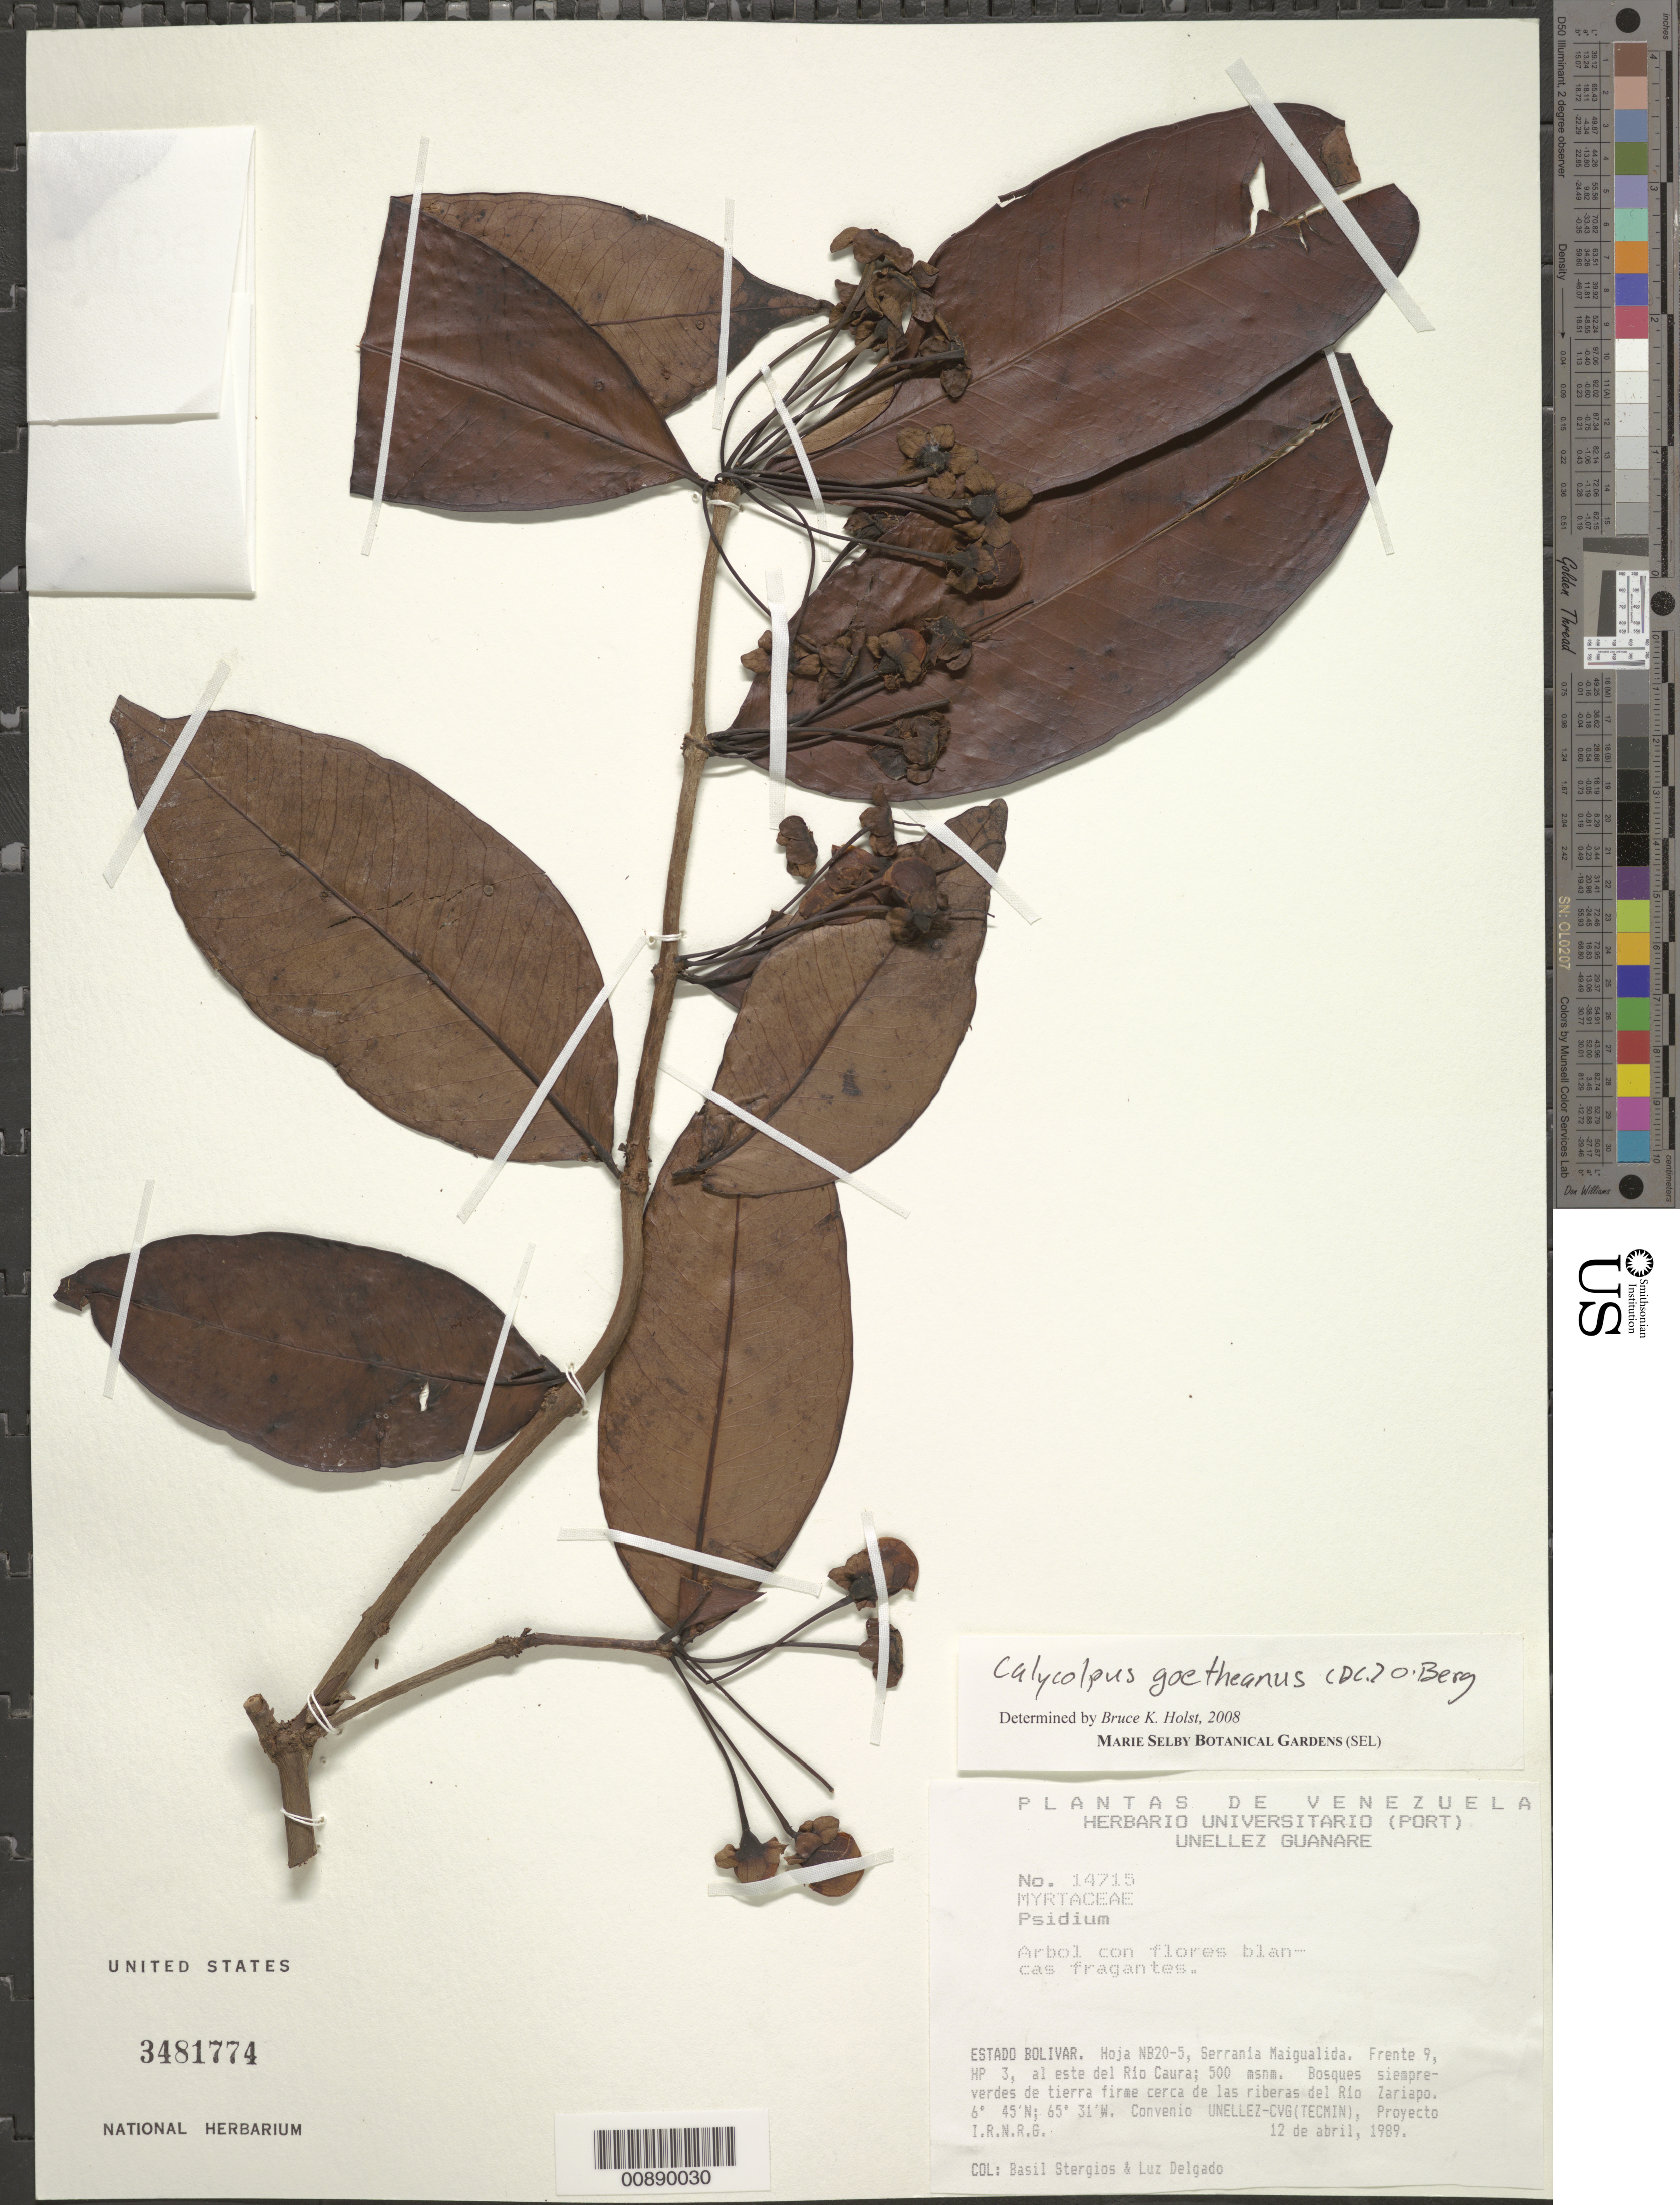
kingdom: Plantae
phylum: Tracheophyta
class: Magnoliopsida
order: Myrtales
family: Myrtaceae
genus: Calycolpus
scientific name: Calycolpus goetheanus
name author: (DC.) O. Berg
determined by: Holst, Bruce K.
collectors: B. G. Stergios & L. Delgado V.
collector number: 14715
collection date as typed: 12-Apr-89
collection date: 1989-04-12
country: Venezuela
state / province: Bolívar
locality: Serrania Maigualida, E del río Caura, cerca de las riberas del río Zariapo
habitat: Bosques siempre-verdes de tierra firme cerca de las riberas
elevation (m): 500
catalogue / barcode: US 3481774